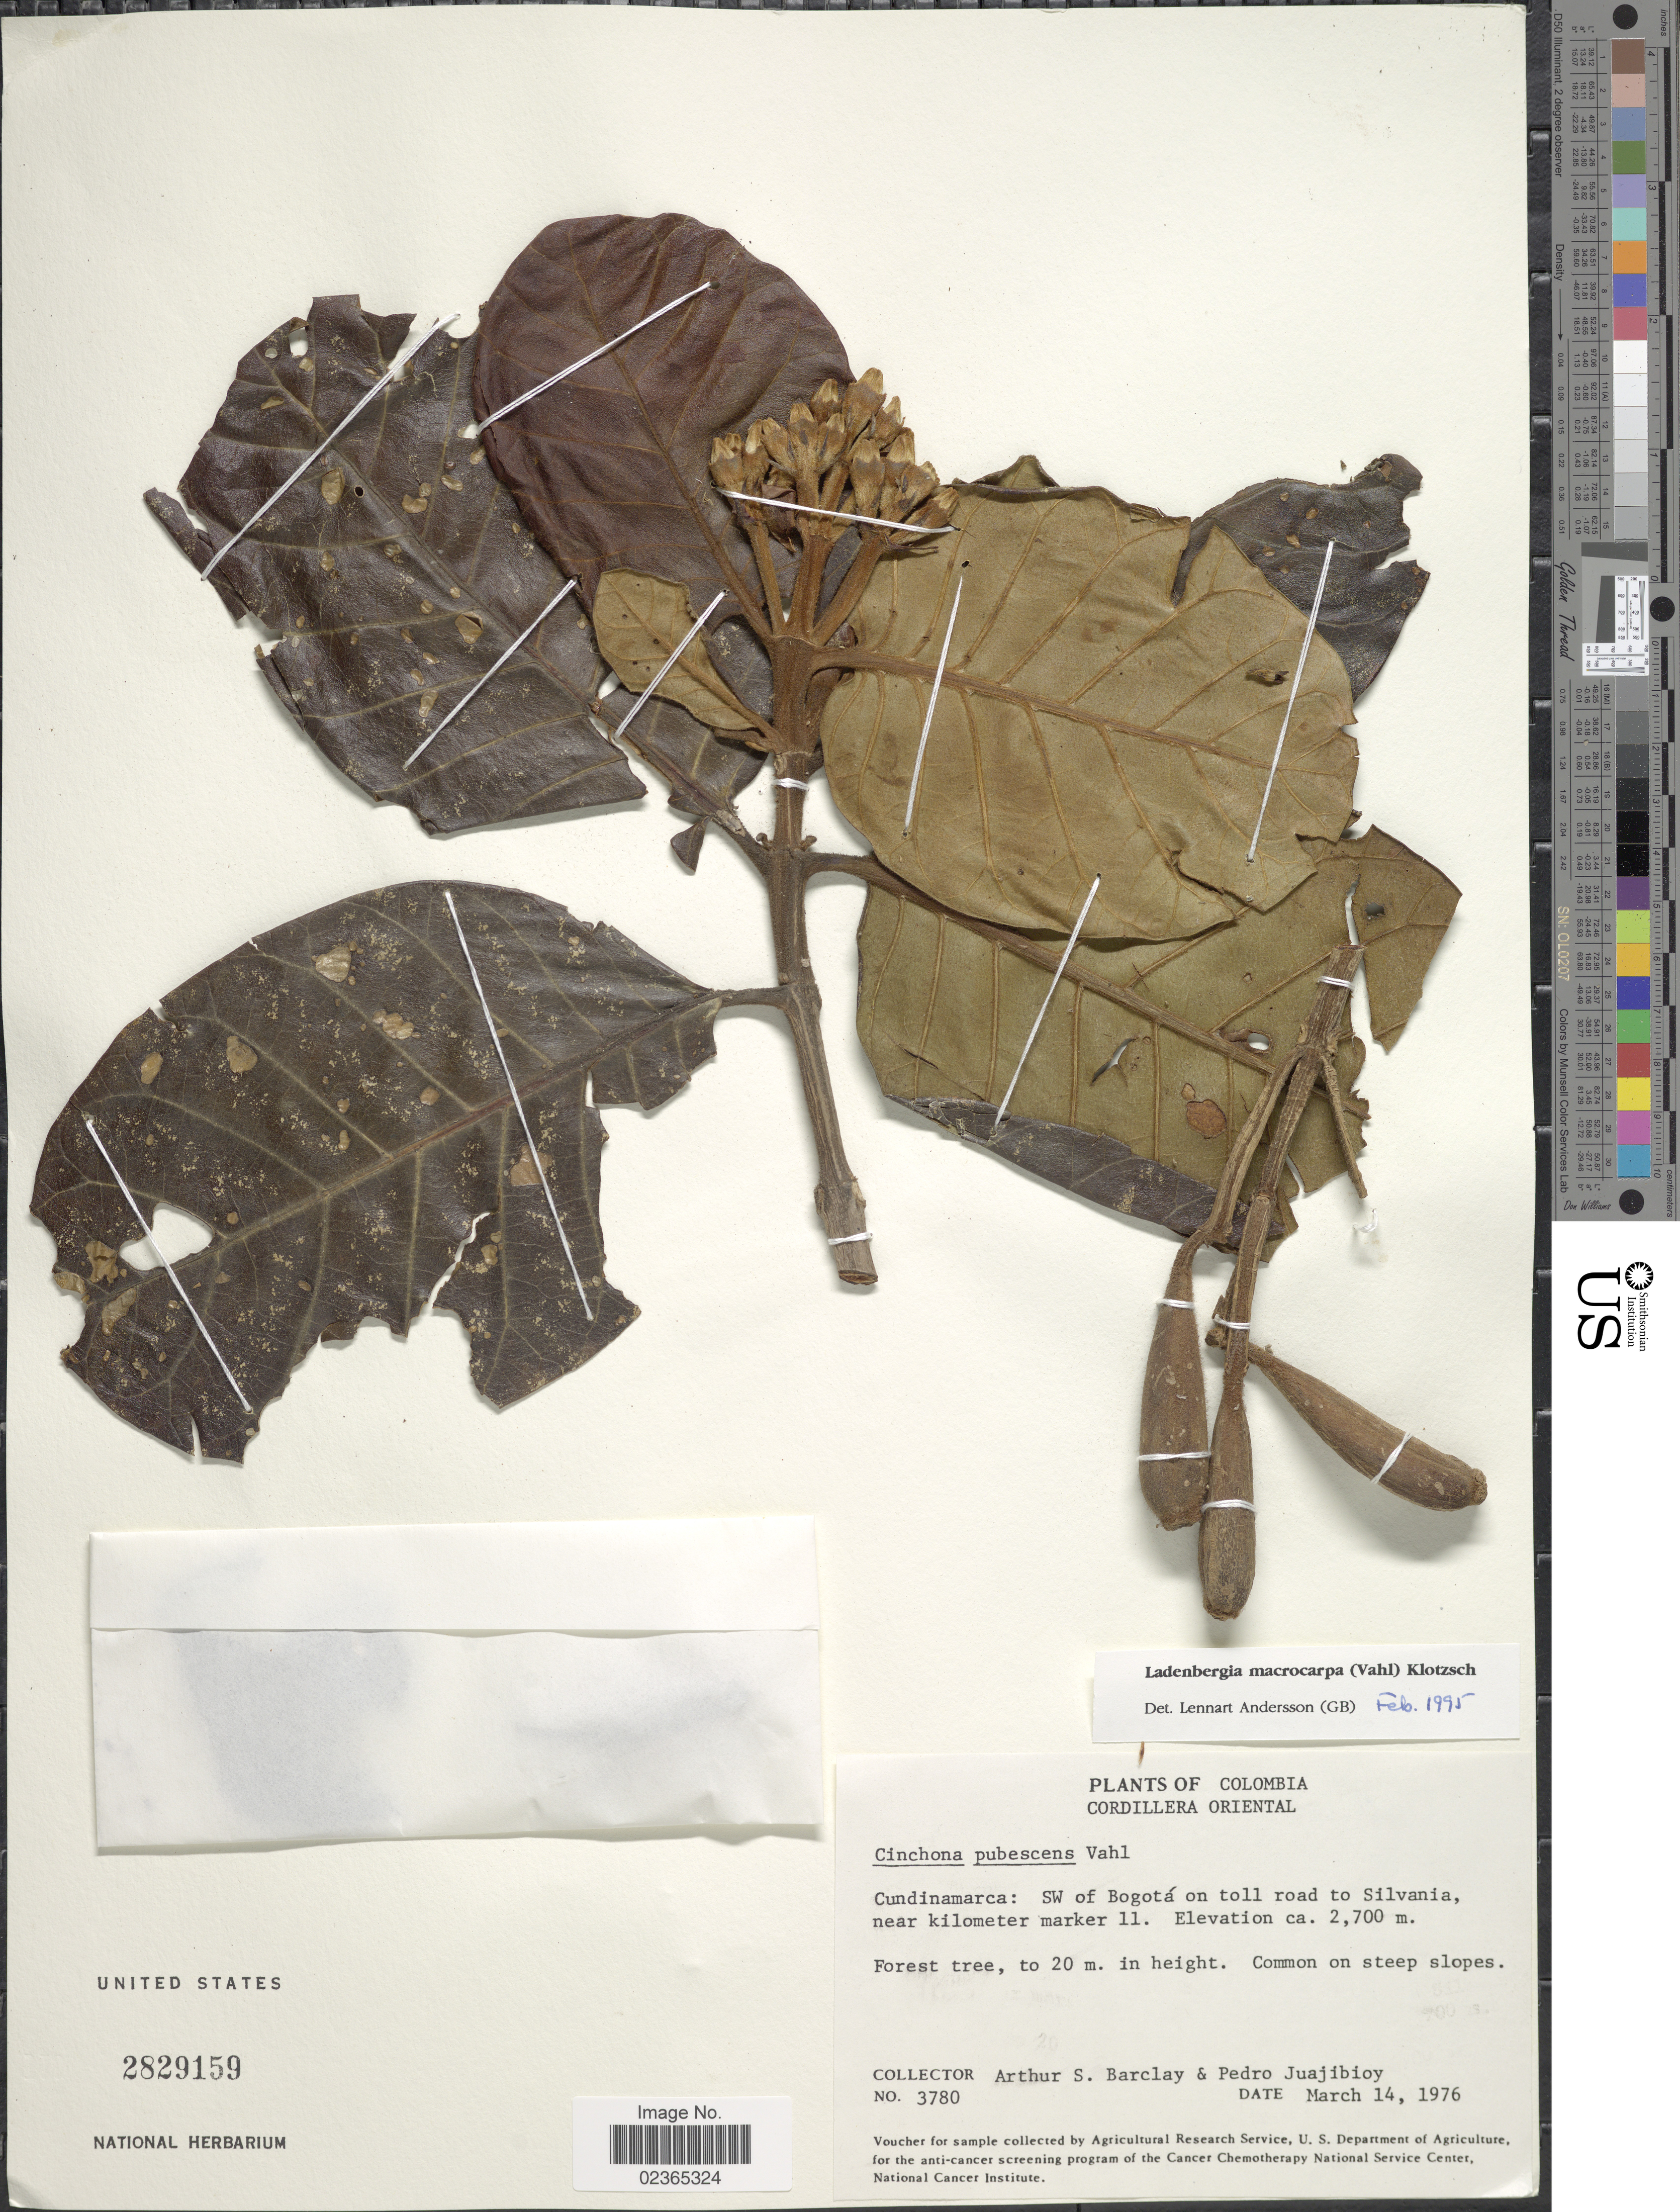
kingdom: Plantae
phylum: Tracheophyta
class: Magnoliopsida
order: Gentianales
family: Rubiaceae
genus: Ladenbergia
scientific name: Ladenbergia macrocarpa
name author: (Vahl) Klotzsch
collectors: A. S. Barclay & P. Juajibioy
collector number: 3780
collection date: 1976-03-14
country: Colombia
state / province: Cundinamarca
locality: Cordillera Oriental, SW of Bogota on toll road toSilvania, near kilometer marker 11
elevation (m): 2700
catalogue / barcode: US 2829159